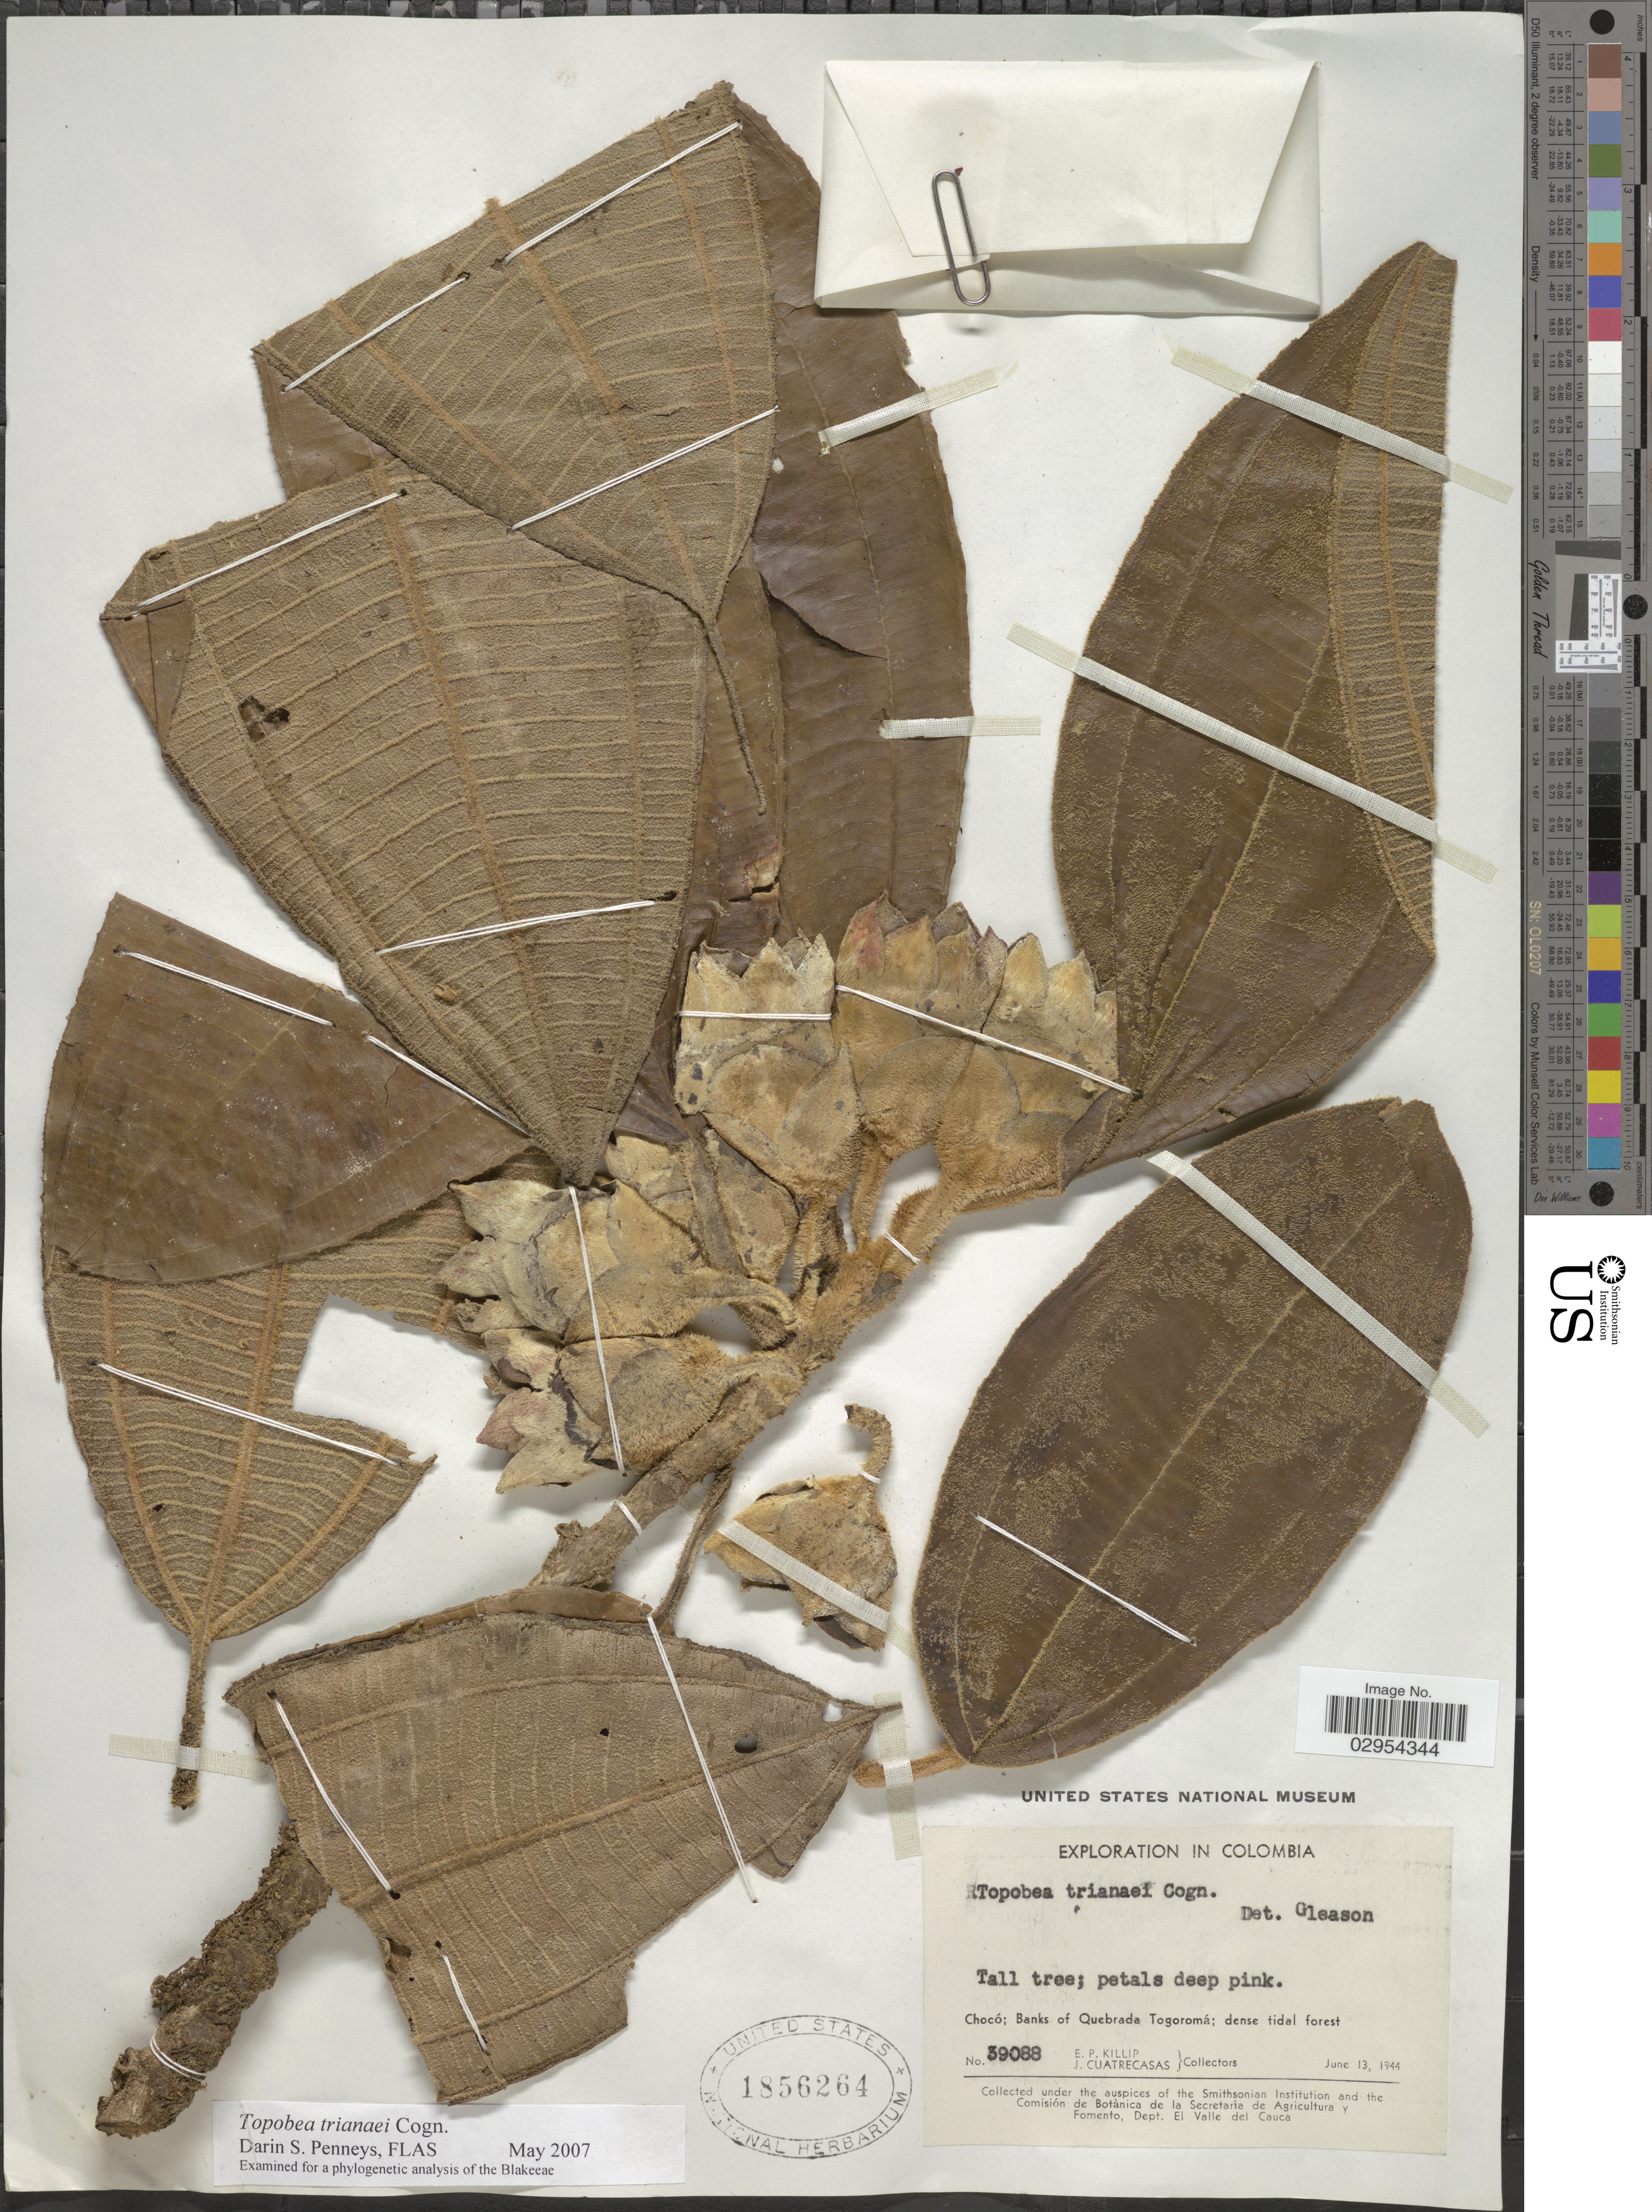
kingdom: Plantae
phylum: Tracheophyta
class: Magnoliopsida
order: Myrtales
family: Melastomataceae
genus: Topobea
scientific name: Topobea trianaei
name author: Cogn. in A. DC.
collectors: E. P. Killip & J. Cuatrecasas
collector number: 39088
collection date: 1944-06-13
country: Colombia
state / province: Chocó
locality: Banks of Quebrada Togoromá.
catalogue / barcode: US 1856264